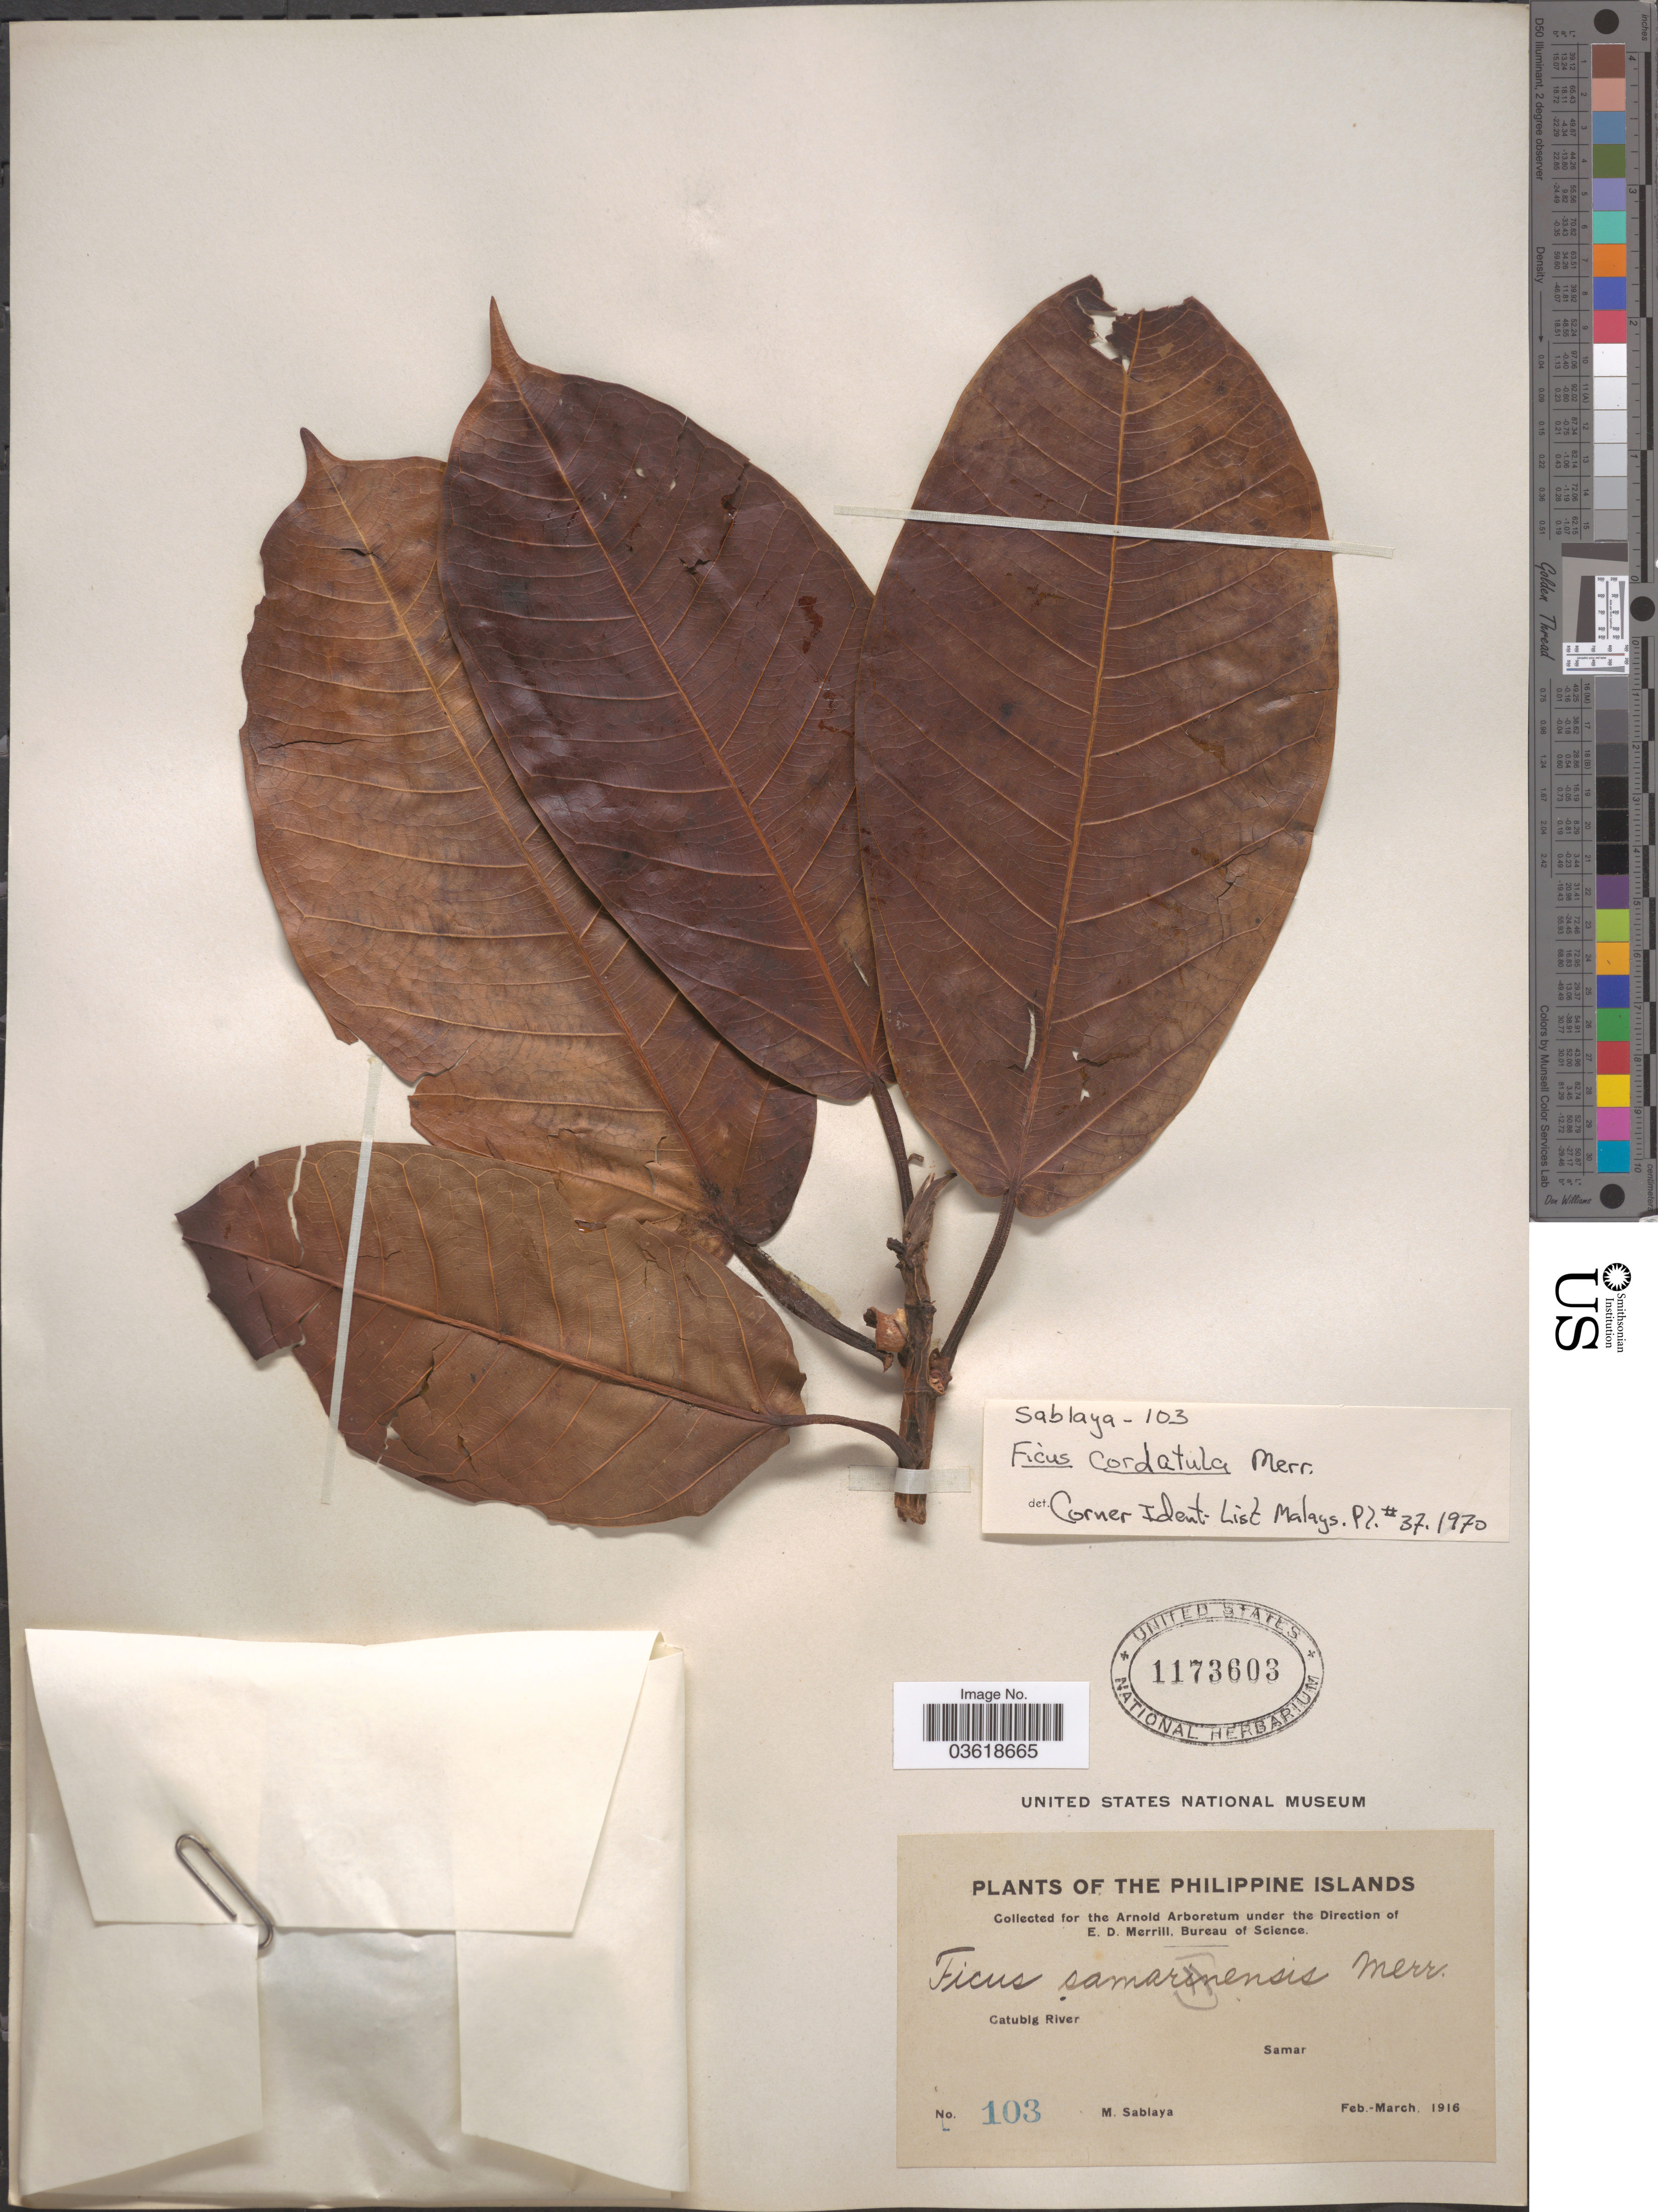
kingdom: Plantae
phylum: Tracheophyta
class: Magnoliopsida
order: Rosales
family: Moraceae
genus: Ficus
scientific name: Ficus cordatula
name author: Merr.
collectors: M. Sablaya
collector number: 103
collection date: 1916-02/1916-03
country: Philippines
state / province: Eastern Visayas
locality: Philippine Islands. Catubig River. Samar.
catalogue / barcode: US 1173603